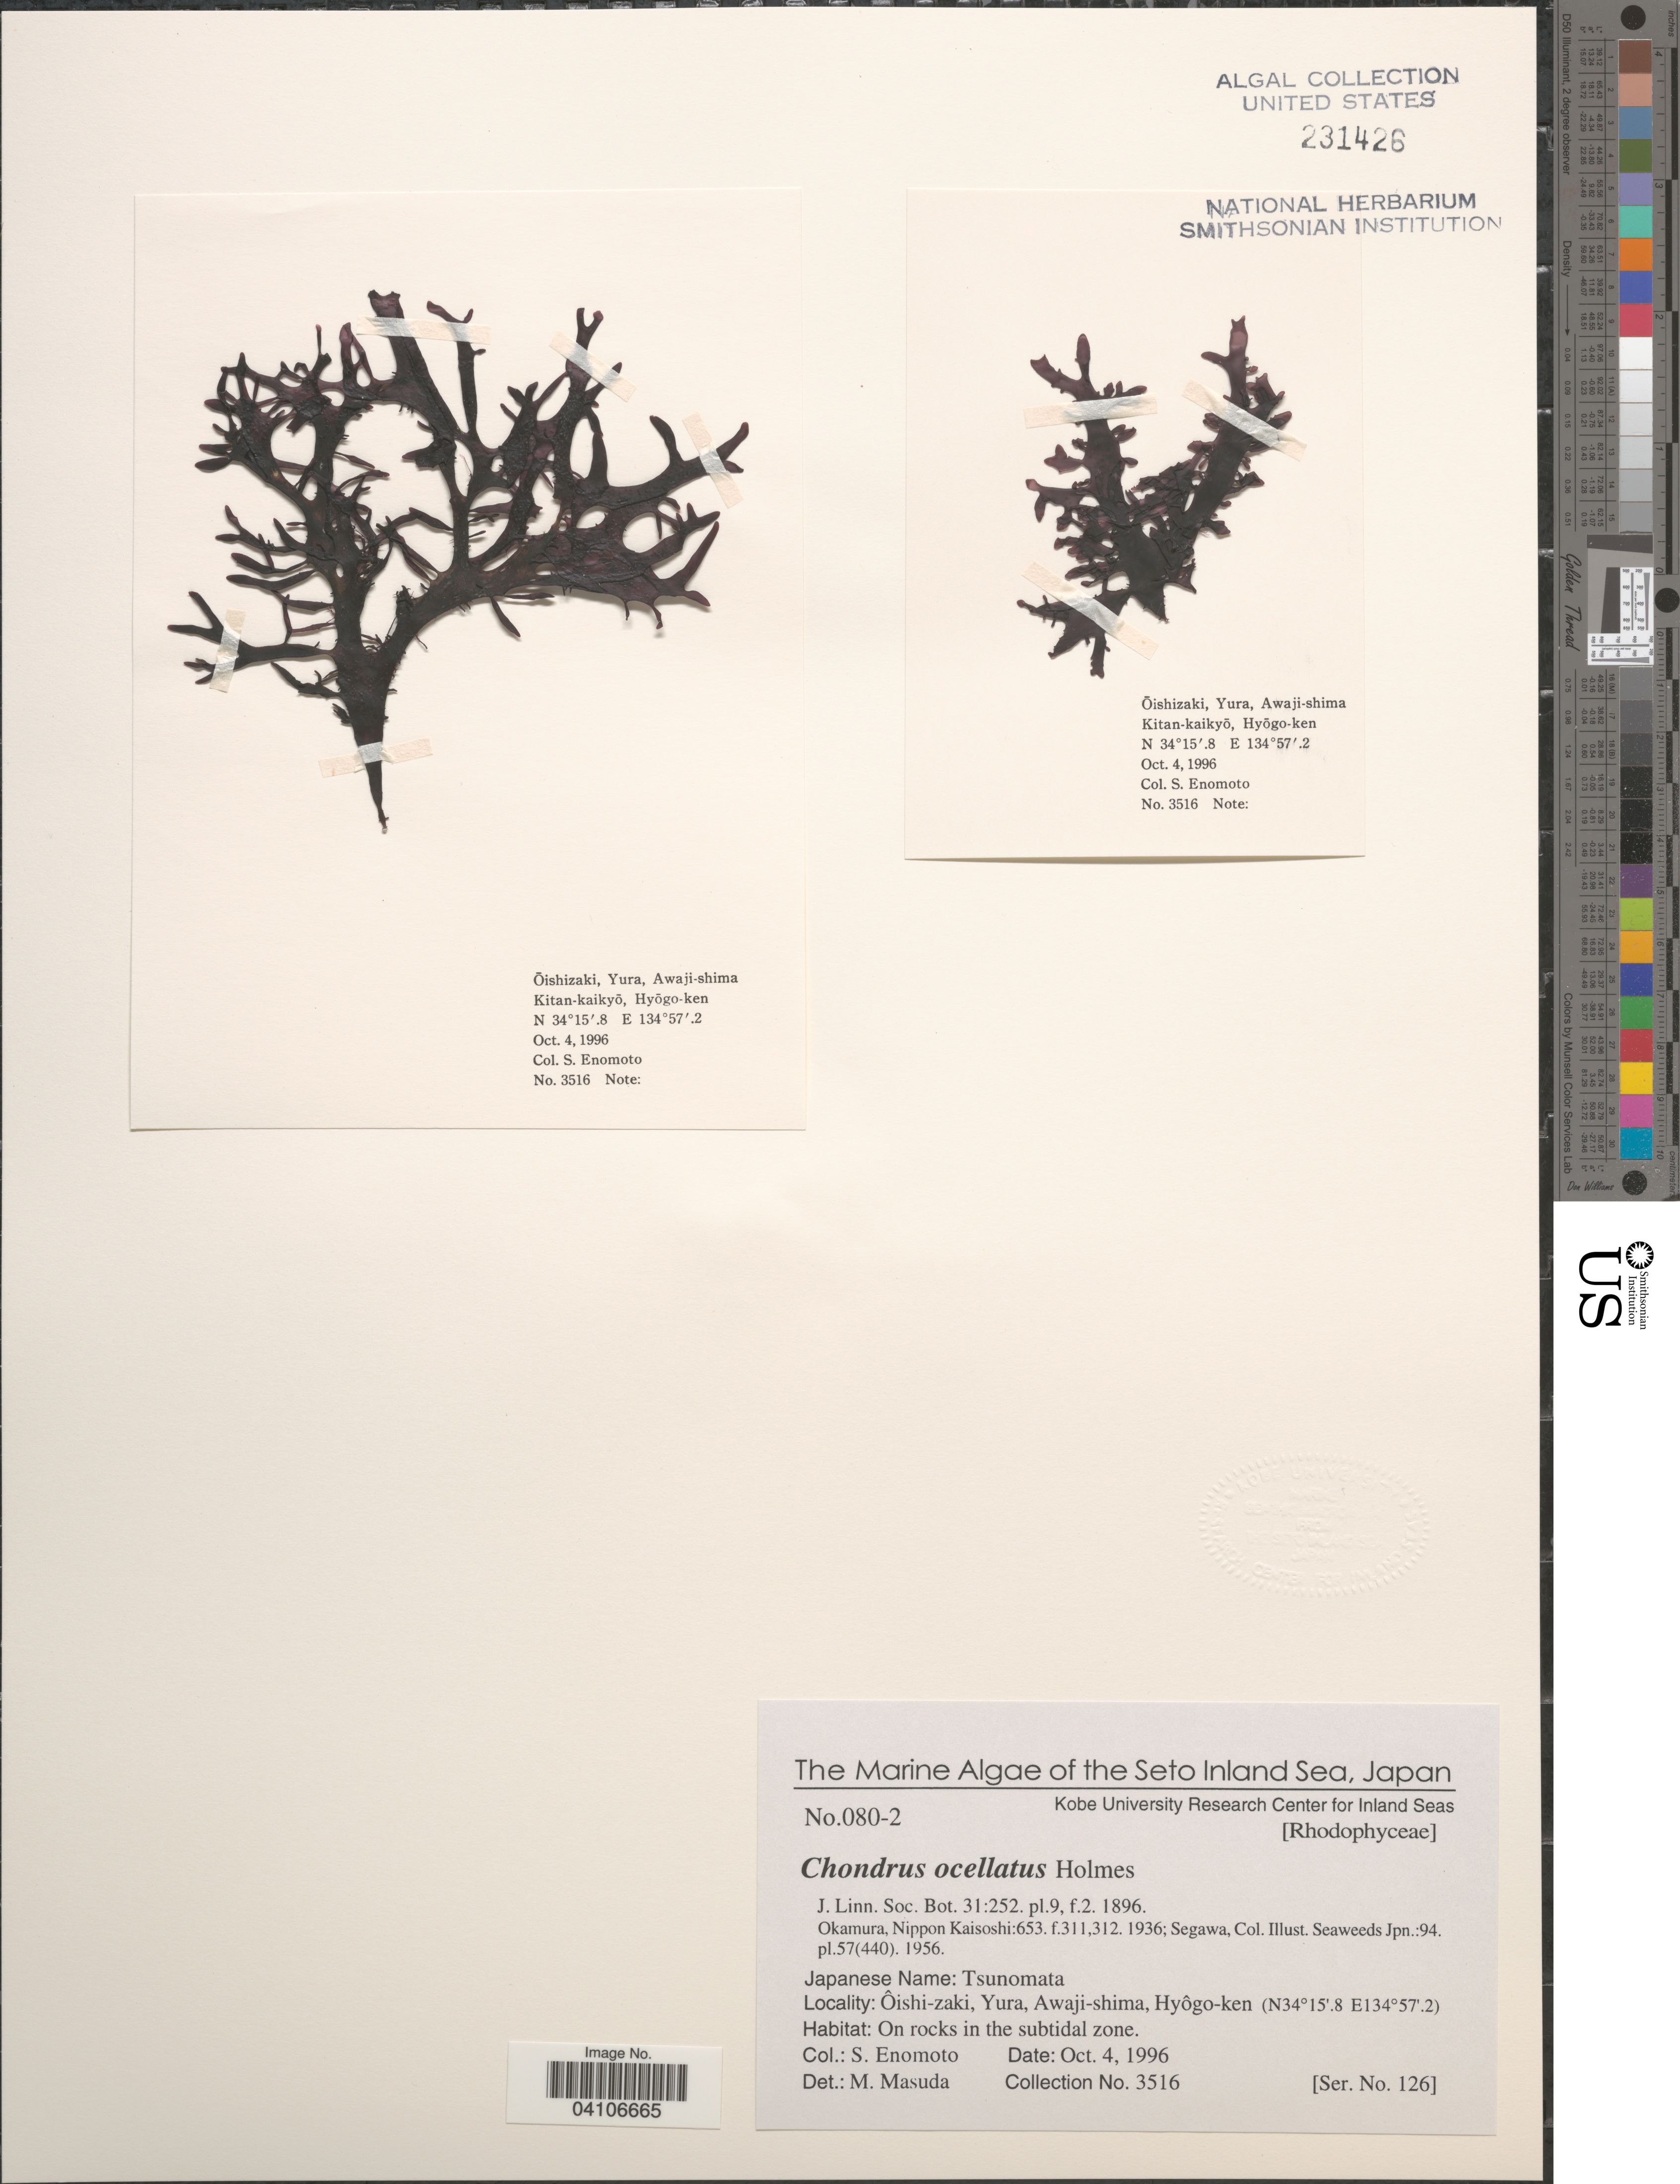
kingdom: Plantae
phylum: Rhodophyta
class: Florideophyceae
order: Gigartinales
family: Gigartinaceae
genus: Chondrus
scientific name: Chondrus ocellatus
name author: Holmes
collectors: S. Enomoto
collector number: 3516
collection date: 1996-10-04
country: Japan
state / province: Hyogo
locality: The Seto Inland Sea. Ôishi-zaki, Yura, Awaji-shima, Hyôgo-ken.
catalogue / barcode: US 231426